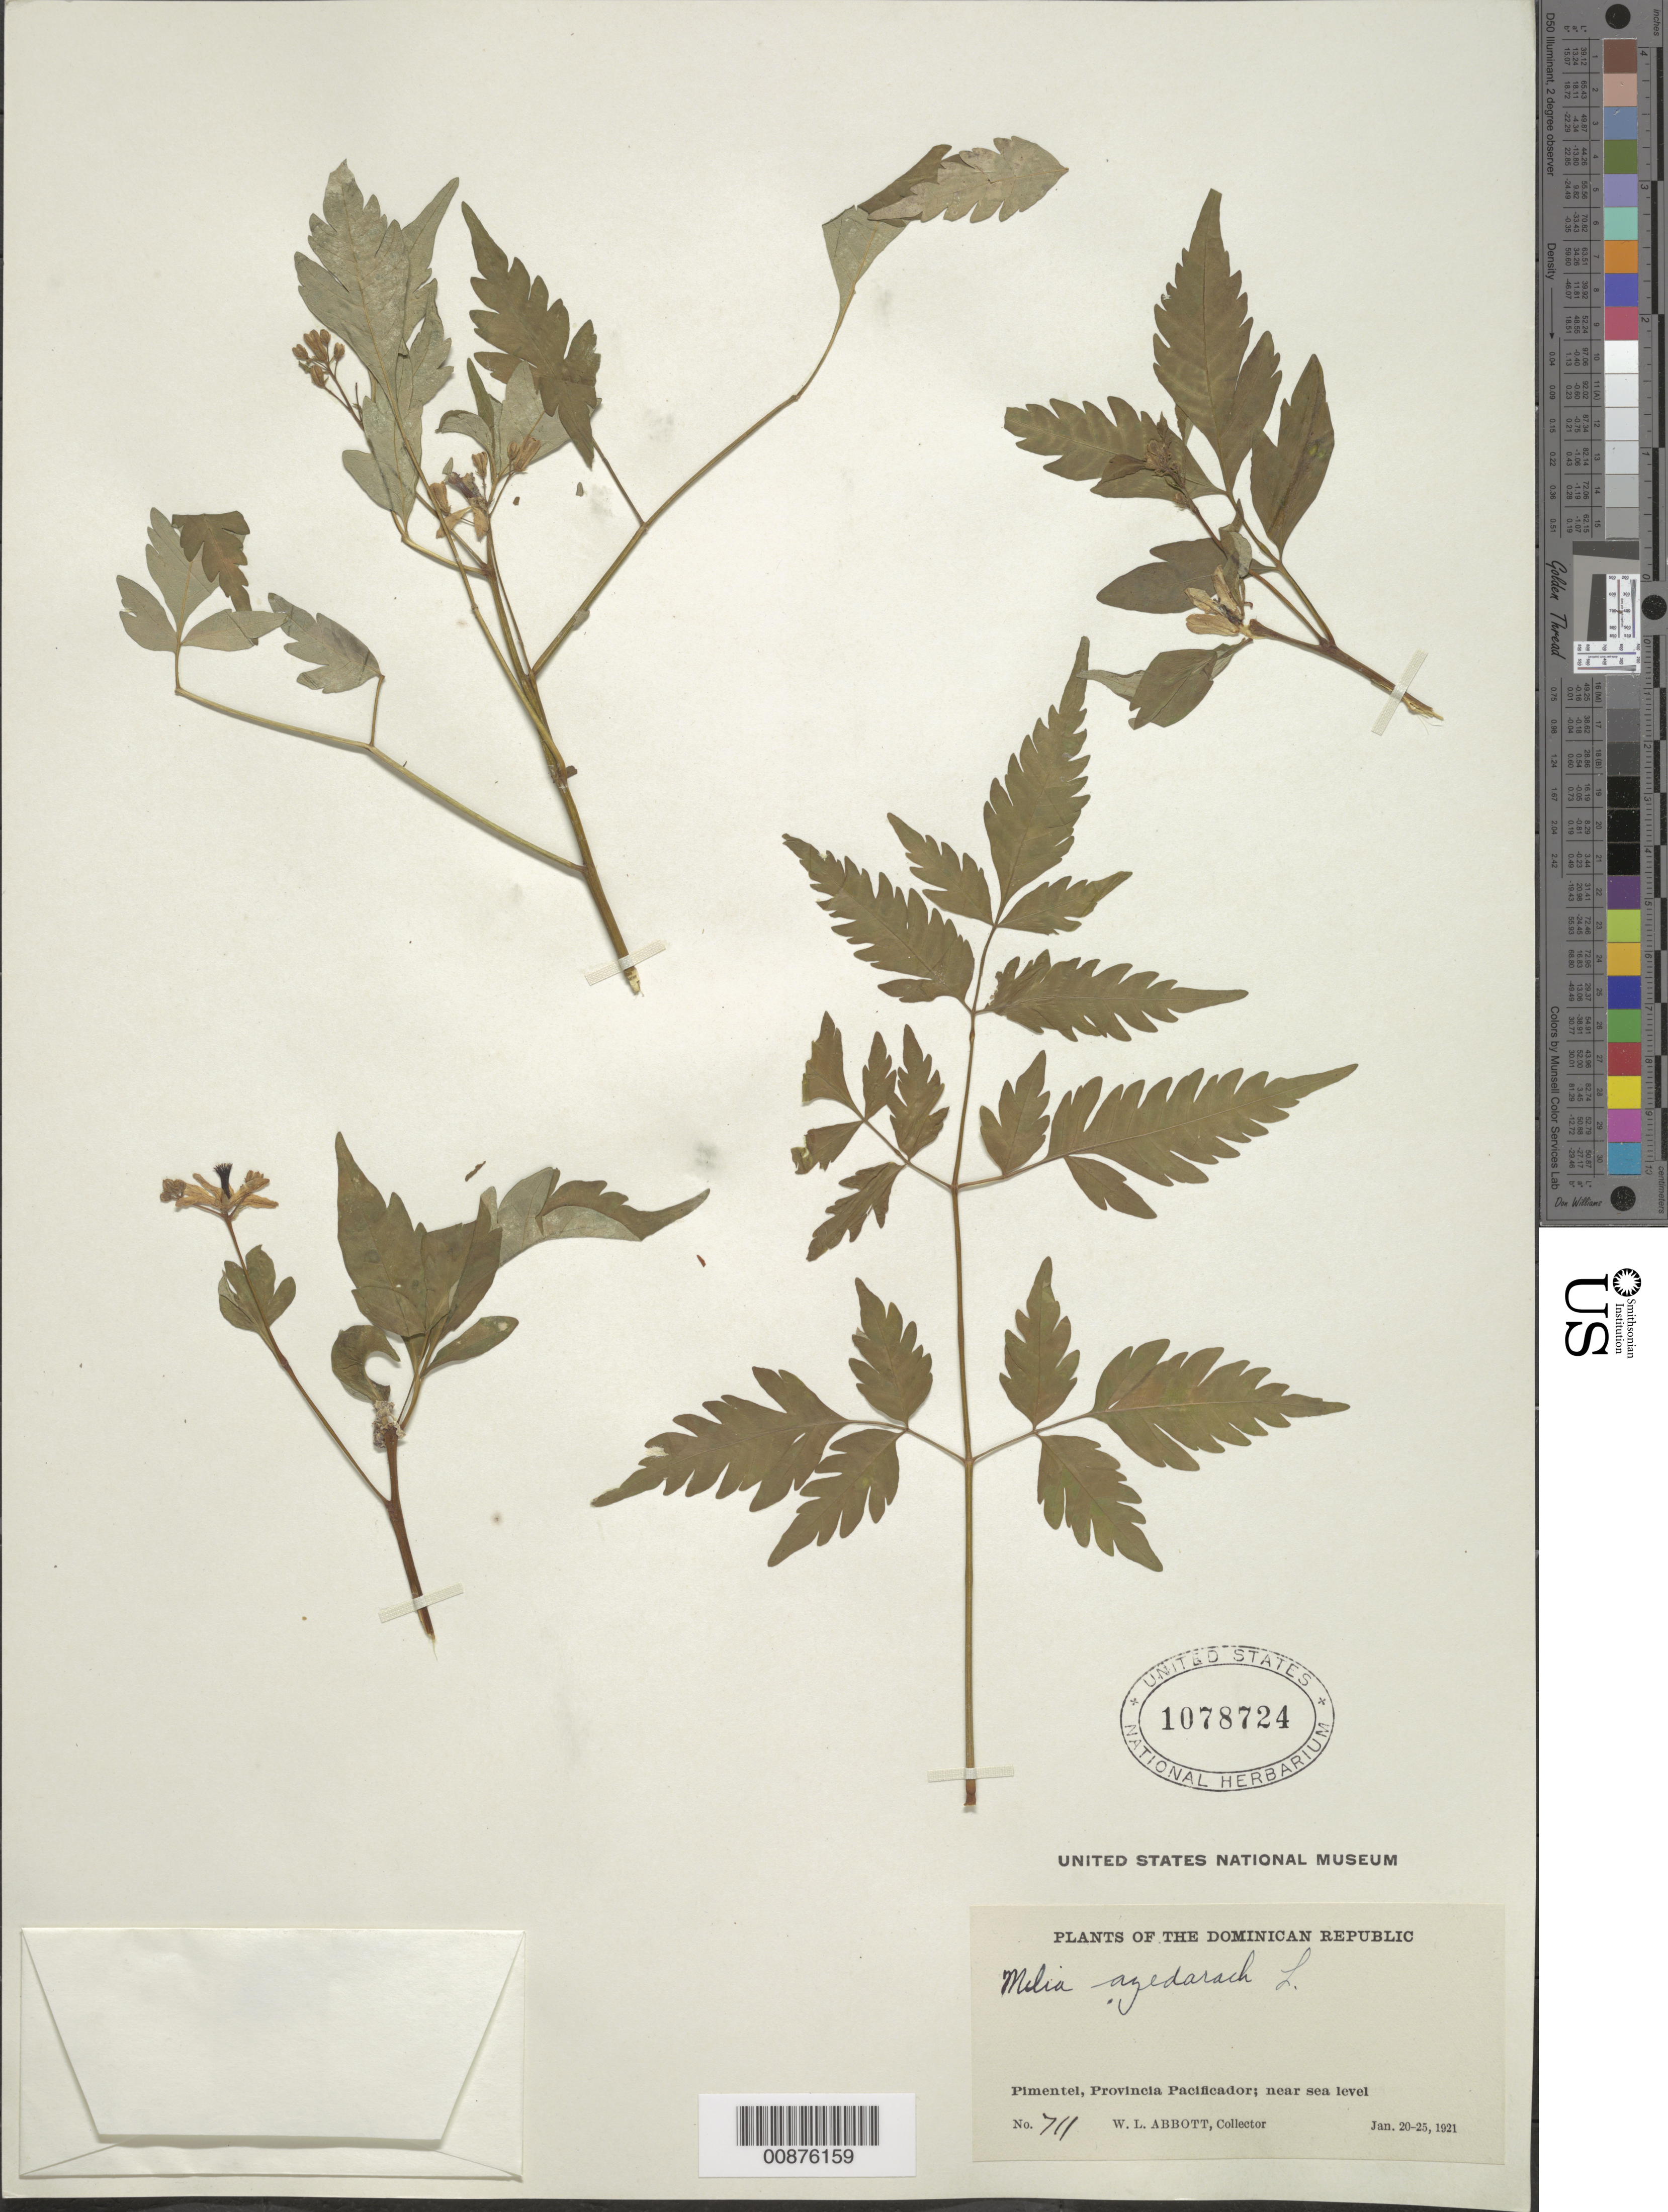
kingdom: Plantae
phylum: Tracheophyta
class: Magnoliopsida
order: Sapindales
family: Meliaceae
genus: Melia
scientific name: Melia azedarach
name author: L.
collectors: W. L. Abbott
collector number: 711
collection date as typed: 20 Jan 1921 to 25 Jan 1921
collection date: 1921-01-20/1921-01-25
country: Dominican Republic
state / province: Duarte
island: Hispaniola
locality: Pimental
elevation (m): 0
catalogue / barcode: US 1078724